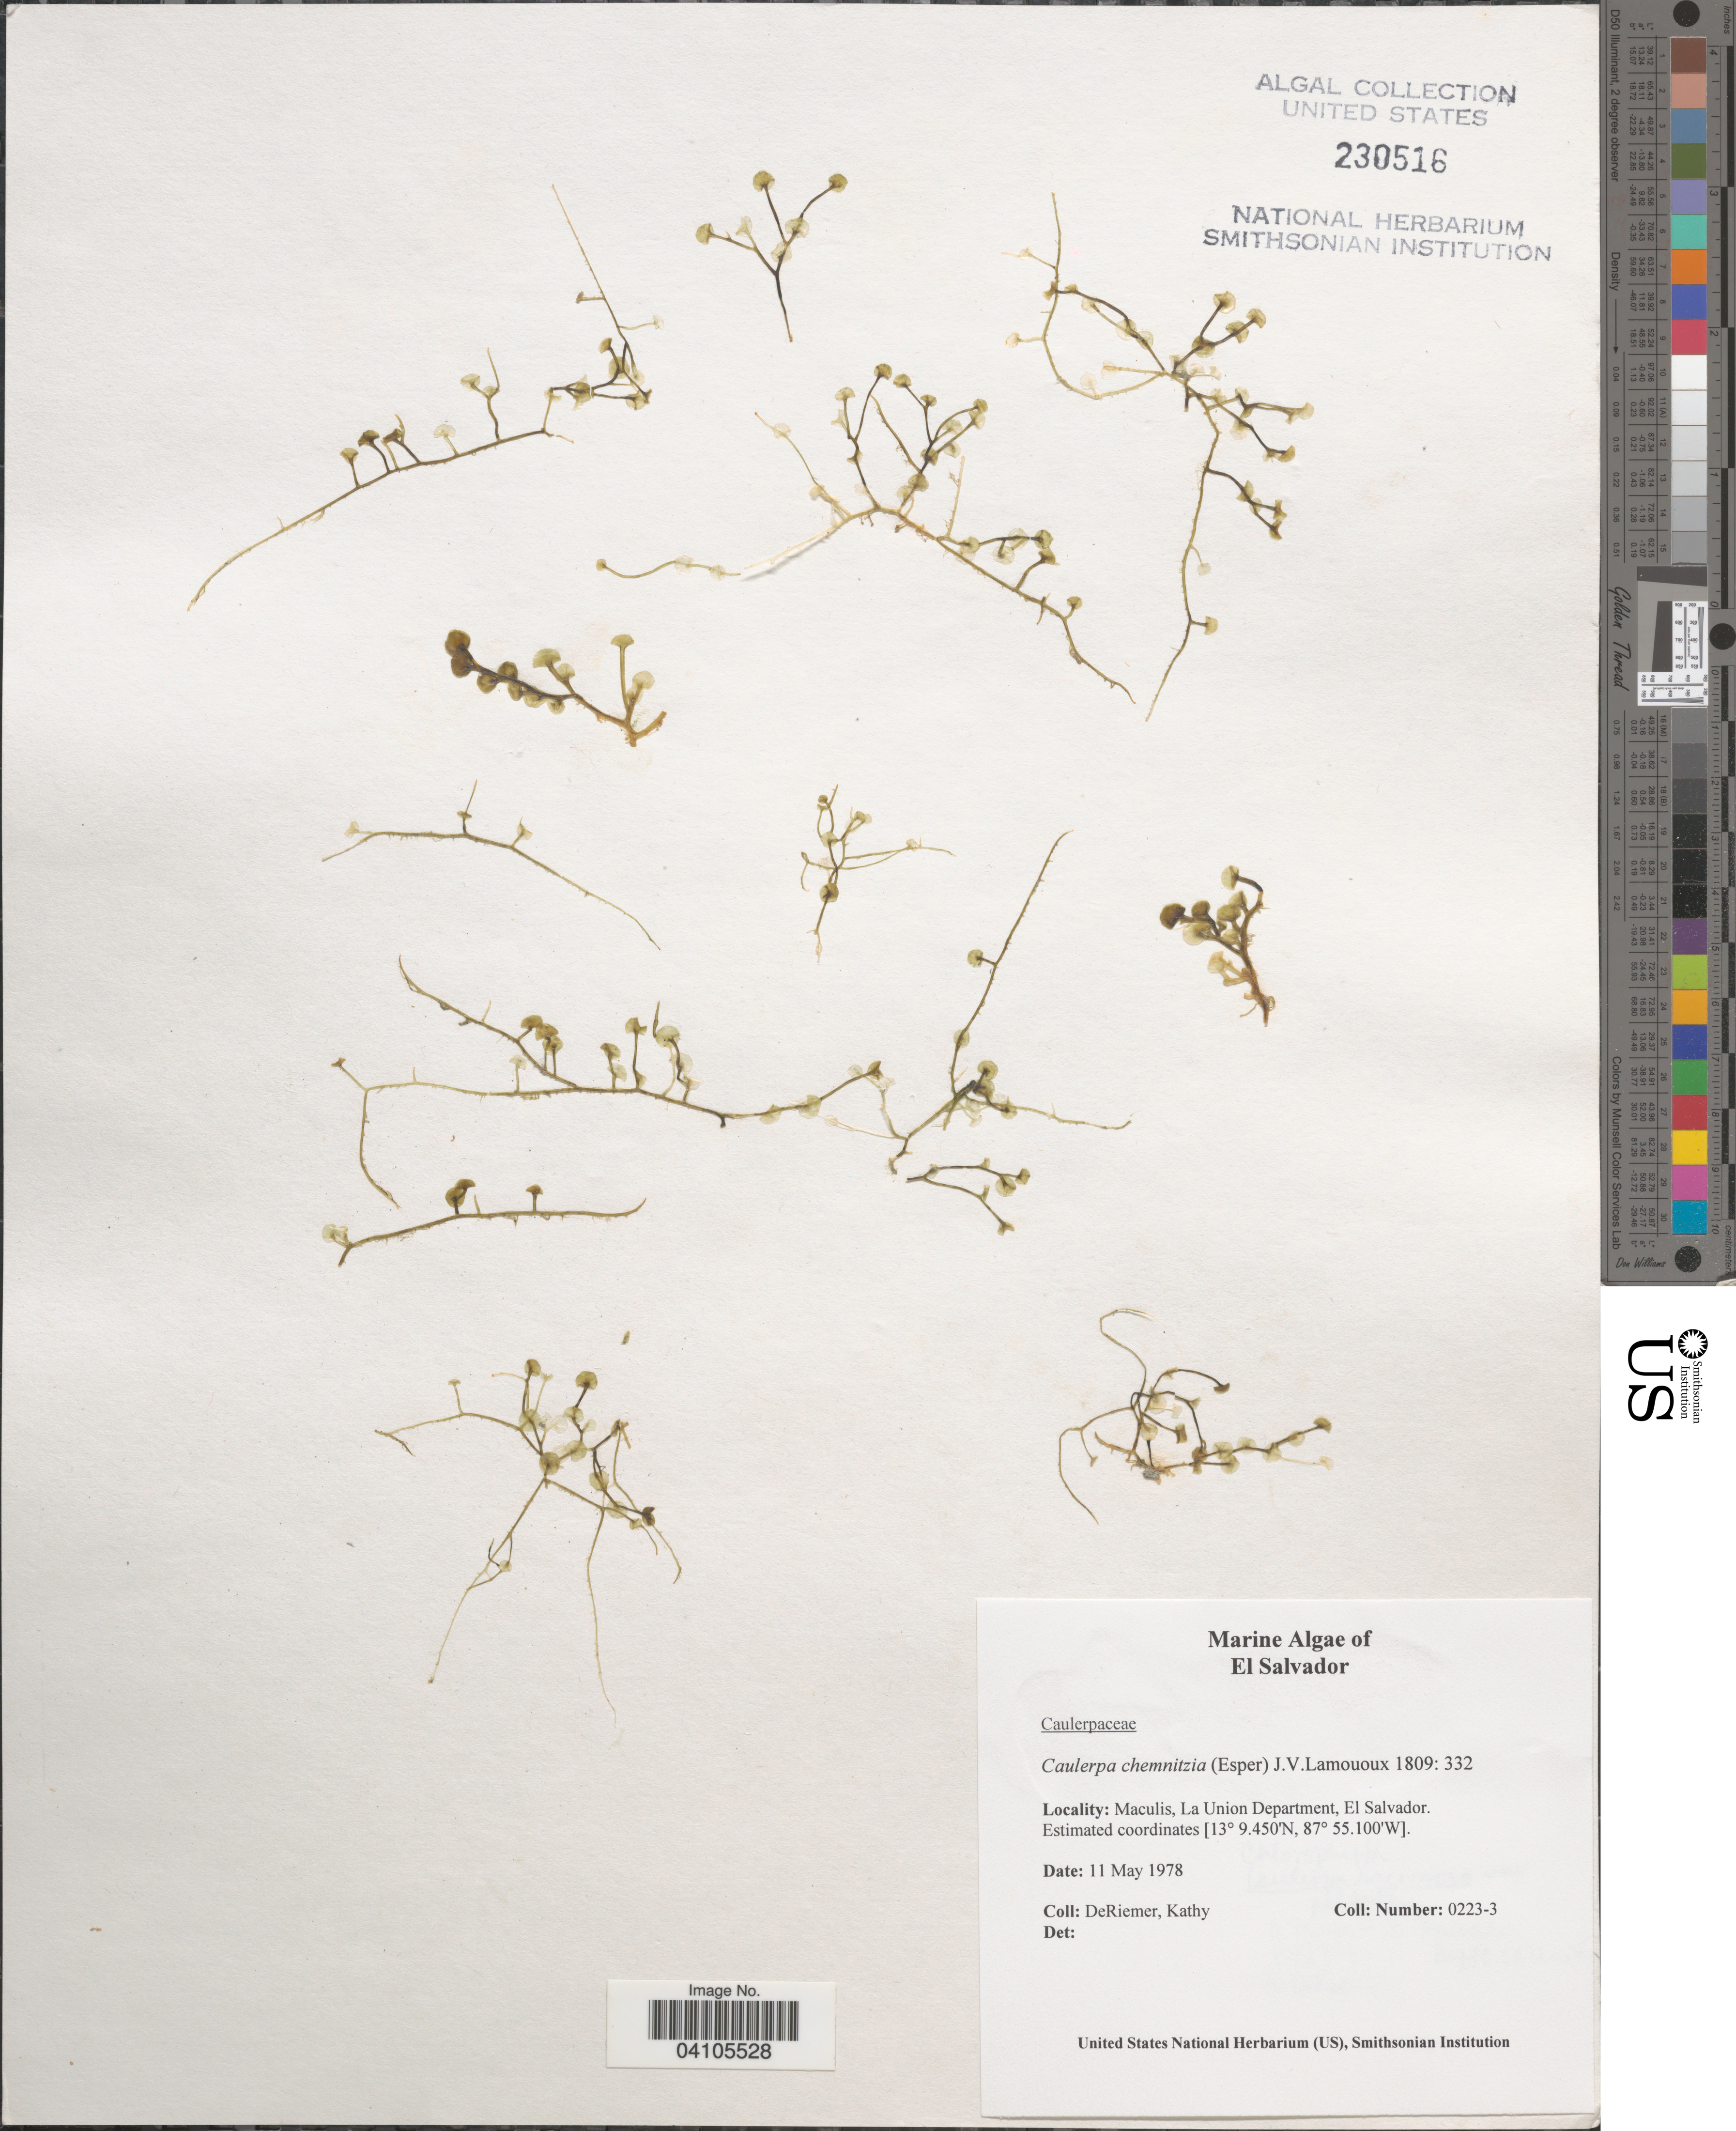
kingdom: Plantae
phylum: Chlorophyta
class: Ulvophyceae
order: Bryopsidales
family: Caulerpaceae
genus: Caulerpa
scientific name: Caulerpa chemnitzia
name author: (Esper) J.V.Lamouroux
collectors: K. DeRiemer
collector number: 0223-3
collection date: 1978-05-11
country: El Salvador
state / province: La Union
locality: Maculis, La Union Department.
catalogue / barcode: US 230516